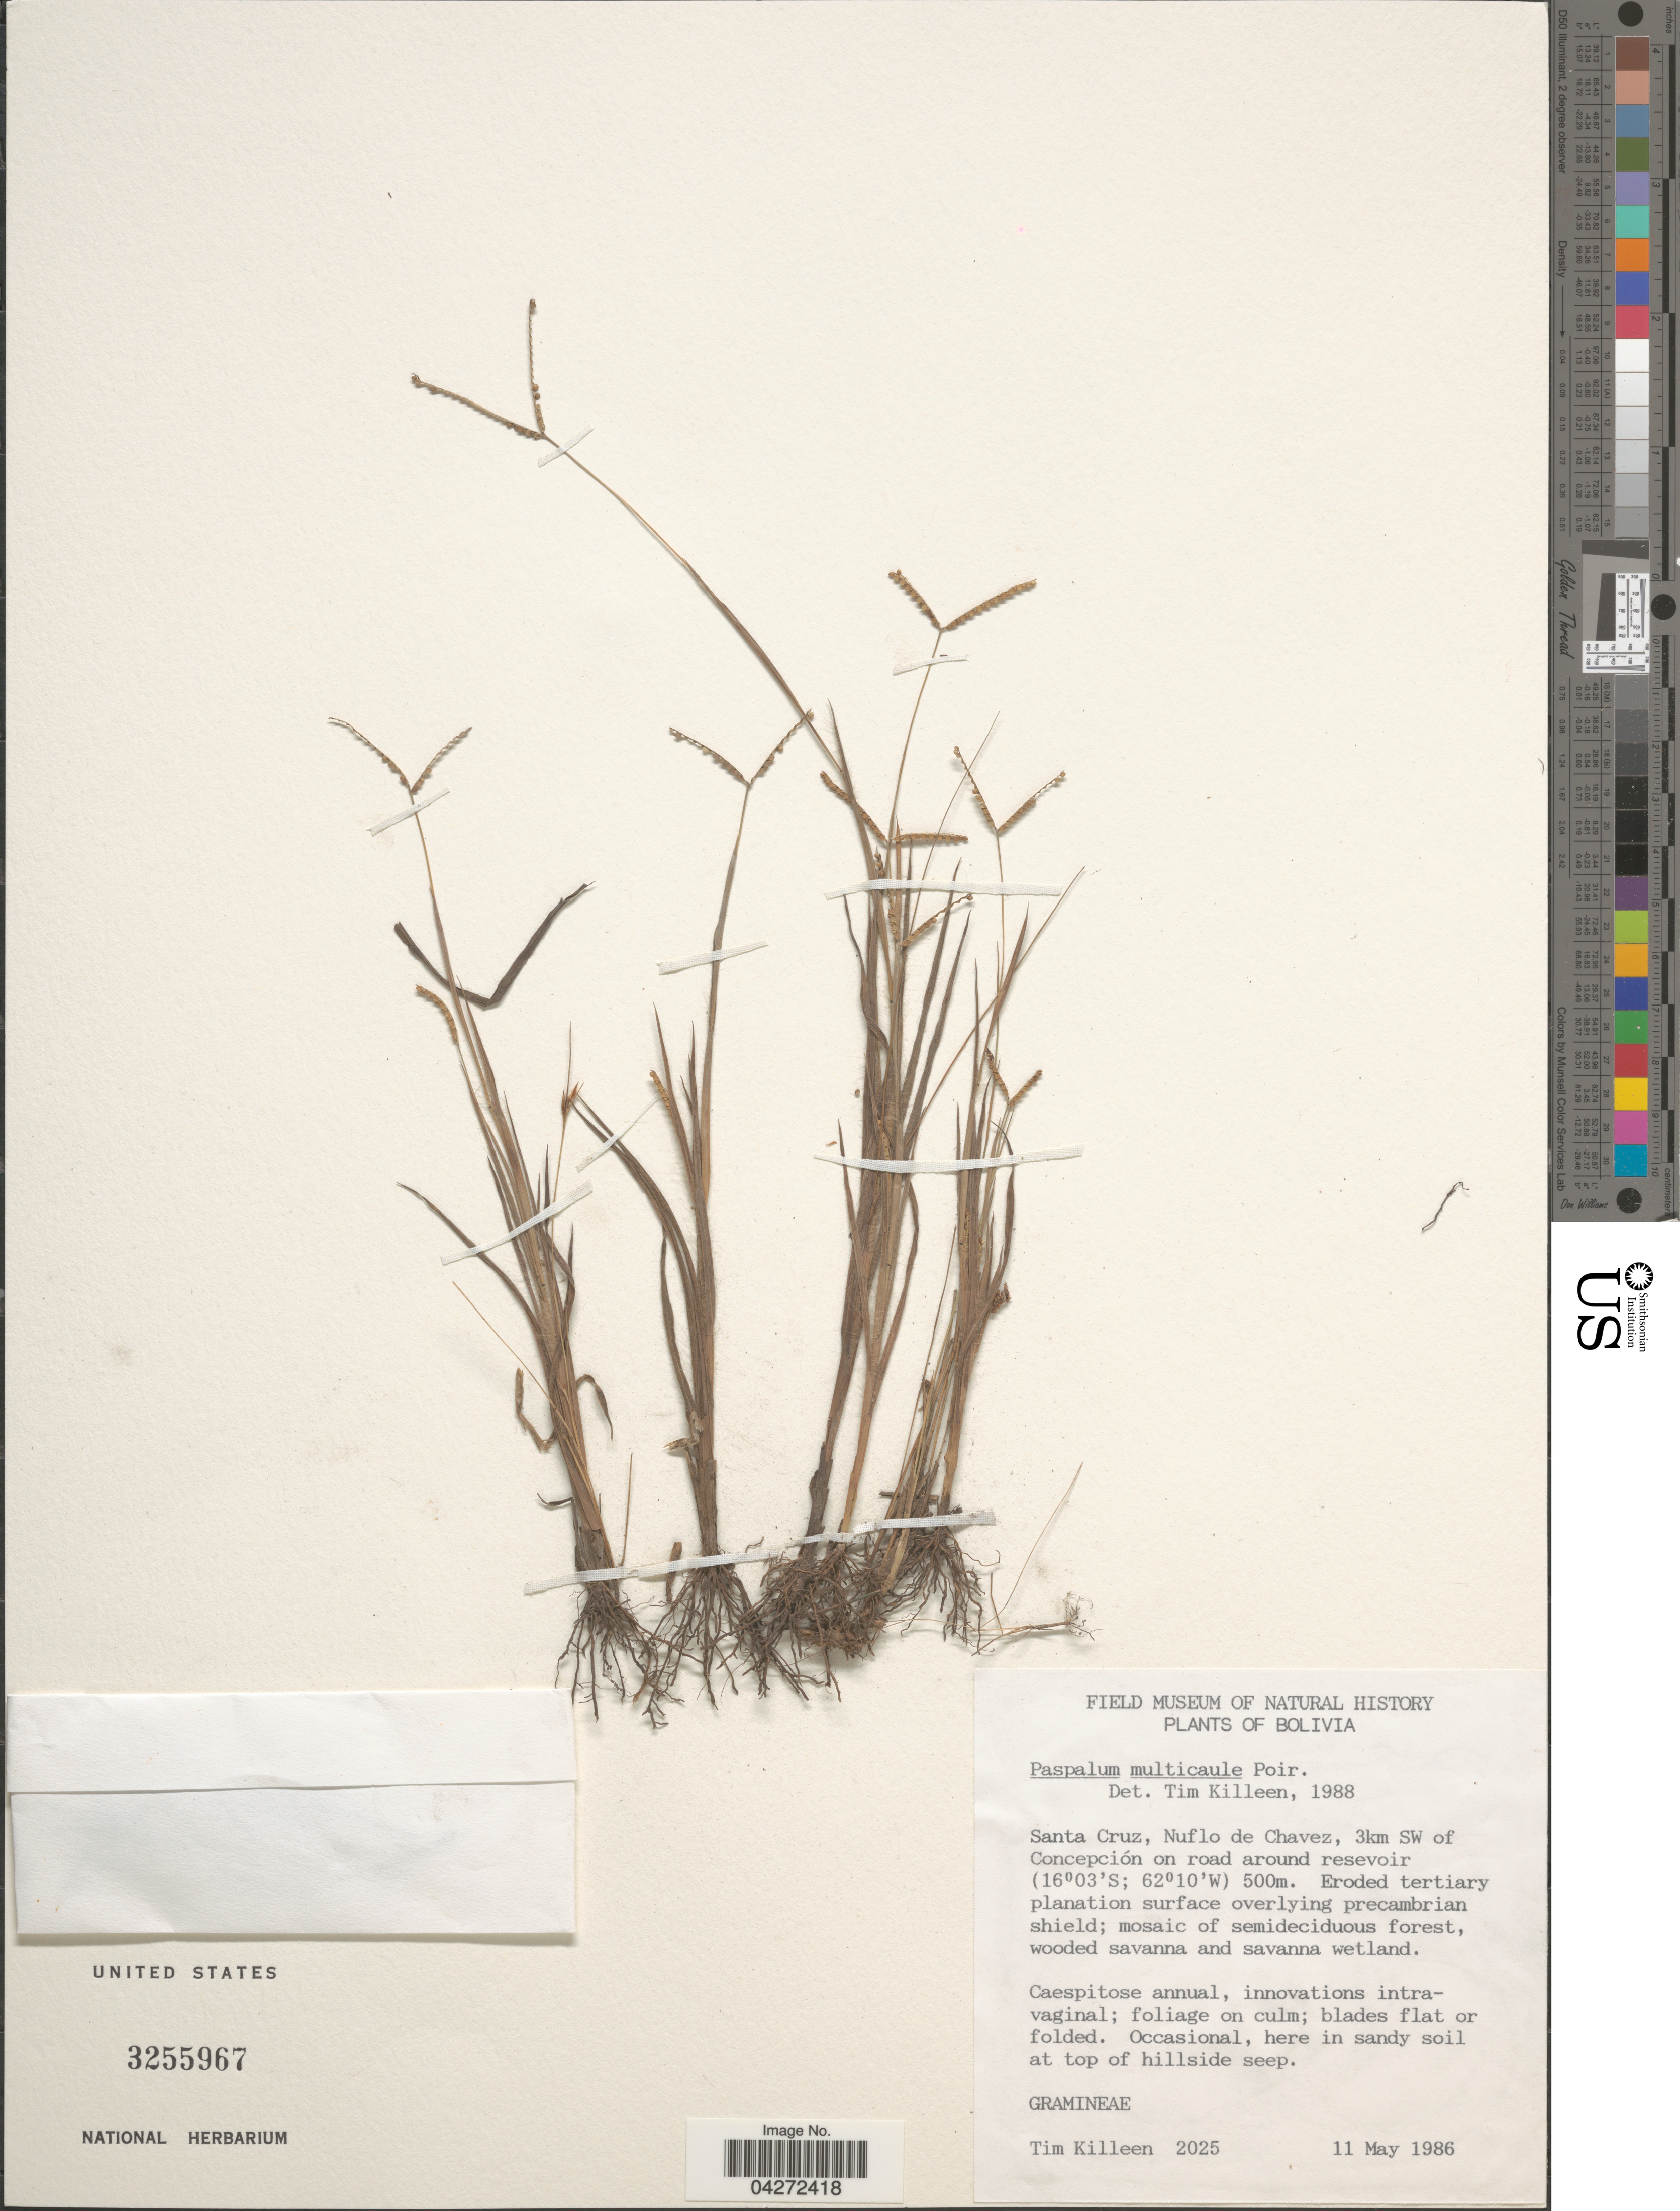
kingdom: Plantae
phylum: Tracheophyta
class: Liliopsida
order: Poales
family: Poaceae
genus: Paspalum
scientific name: Paspalum multicaule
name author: Poir.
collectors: T. J. Killeen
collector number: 2025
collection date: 1986-05-11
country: Bolivia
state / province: Santa Cruz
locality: Nuflo de Chavez, 3km SW of Concepción on road around reservoir.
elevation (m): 500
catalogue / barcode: US 3255967